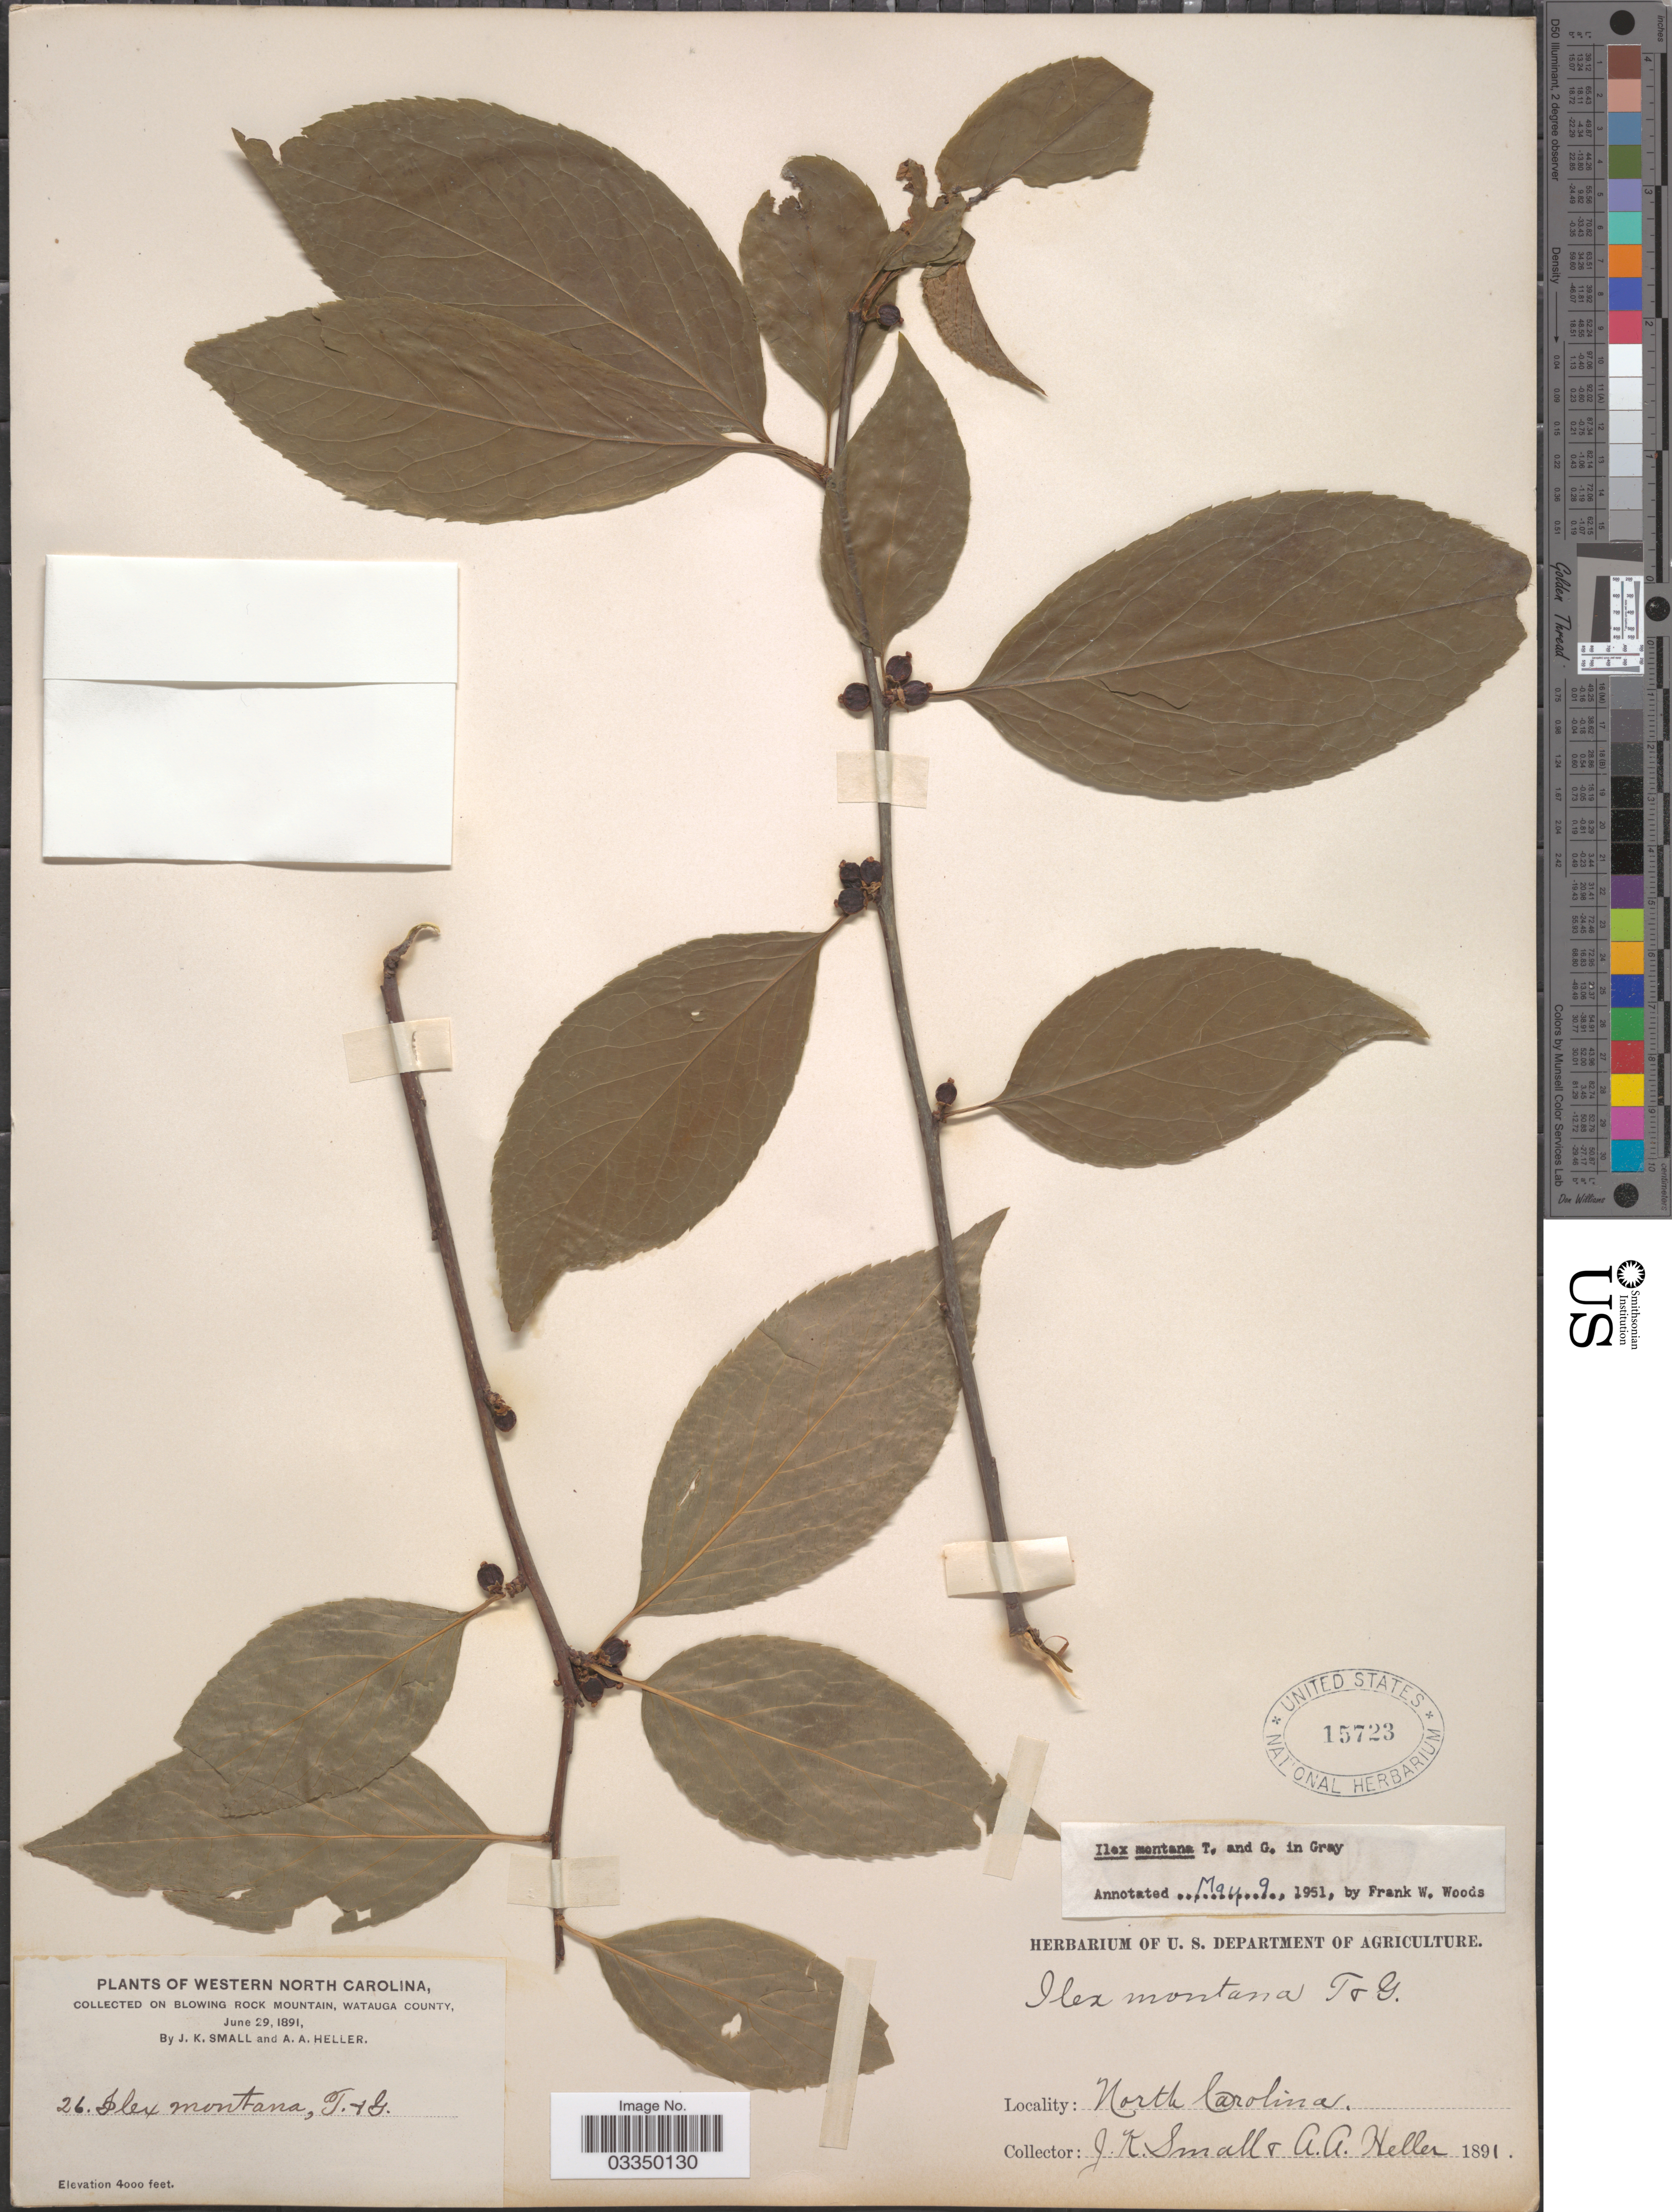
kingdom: Plantae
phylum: Tracheophyta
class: Magnoliopsida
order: Aquifoliales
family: Aquifoliaceae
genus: Ilex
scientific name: Ilex montana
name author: Torr. & A. Gray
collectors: J. K. Small & A. A. Heller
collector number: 26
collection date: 1891-06-29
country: United States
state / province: North Carolina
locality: Western North Carolina. Blowing Rock Mountain, Watauga County.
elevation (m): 1219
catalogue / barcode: US 15723